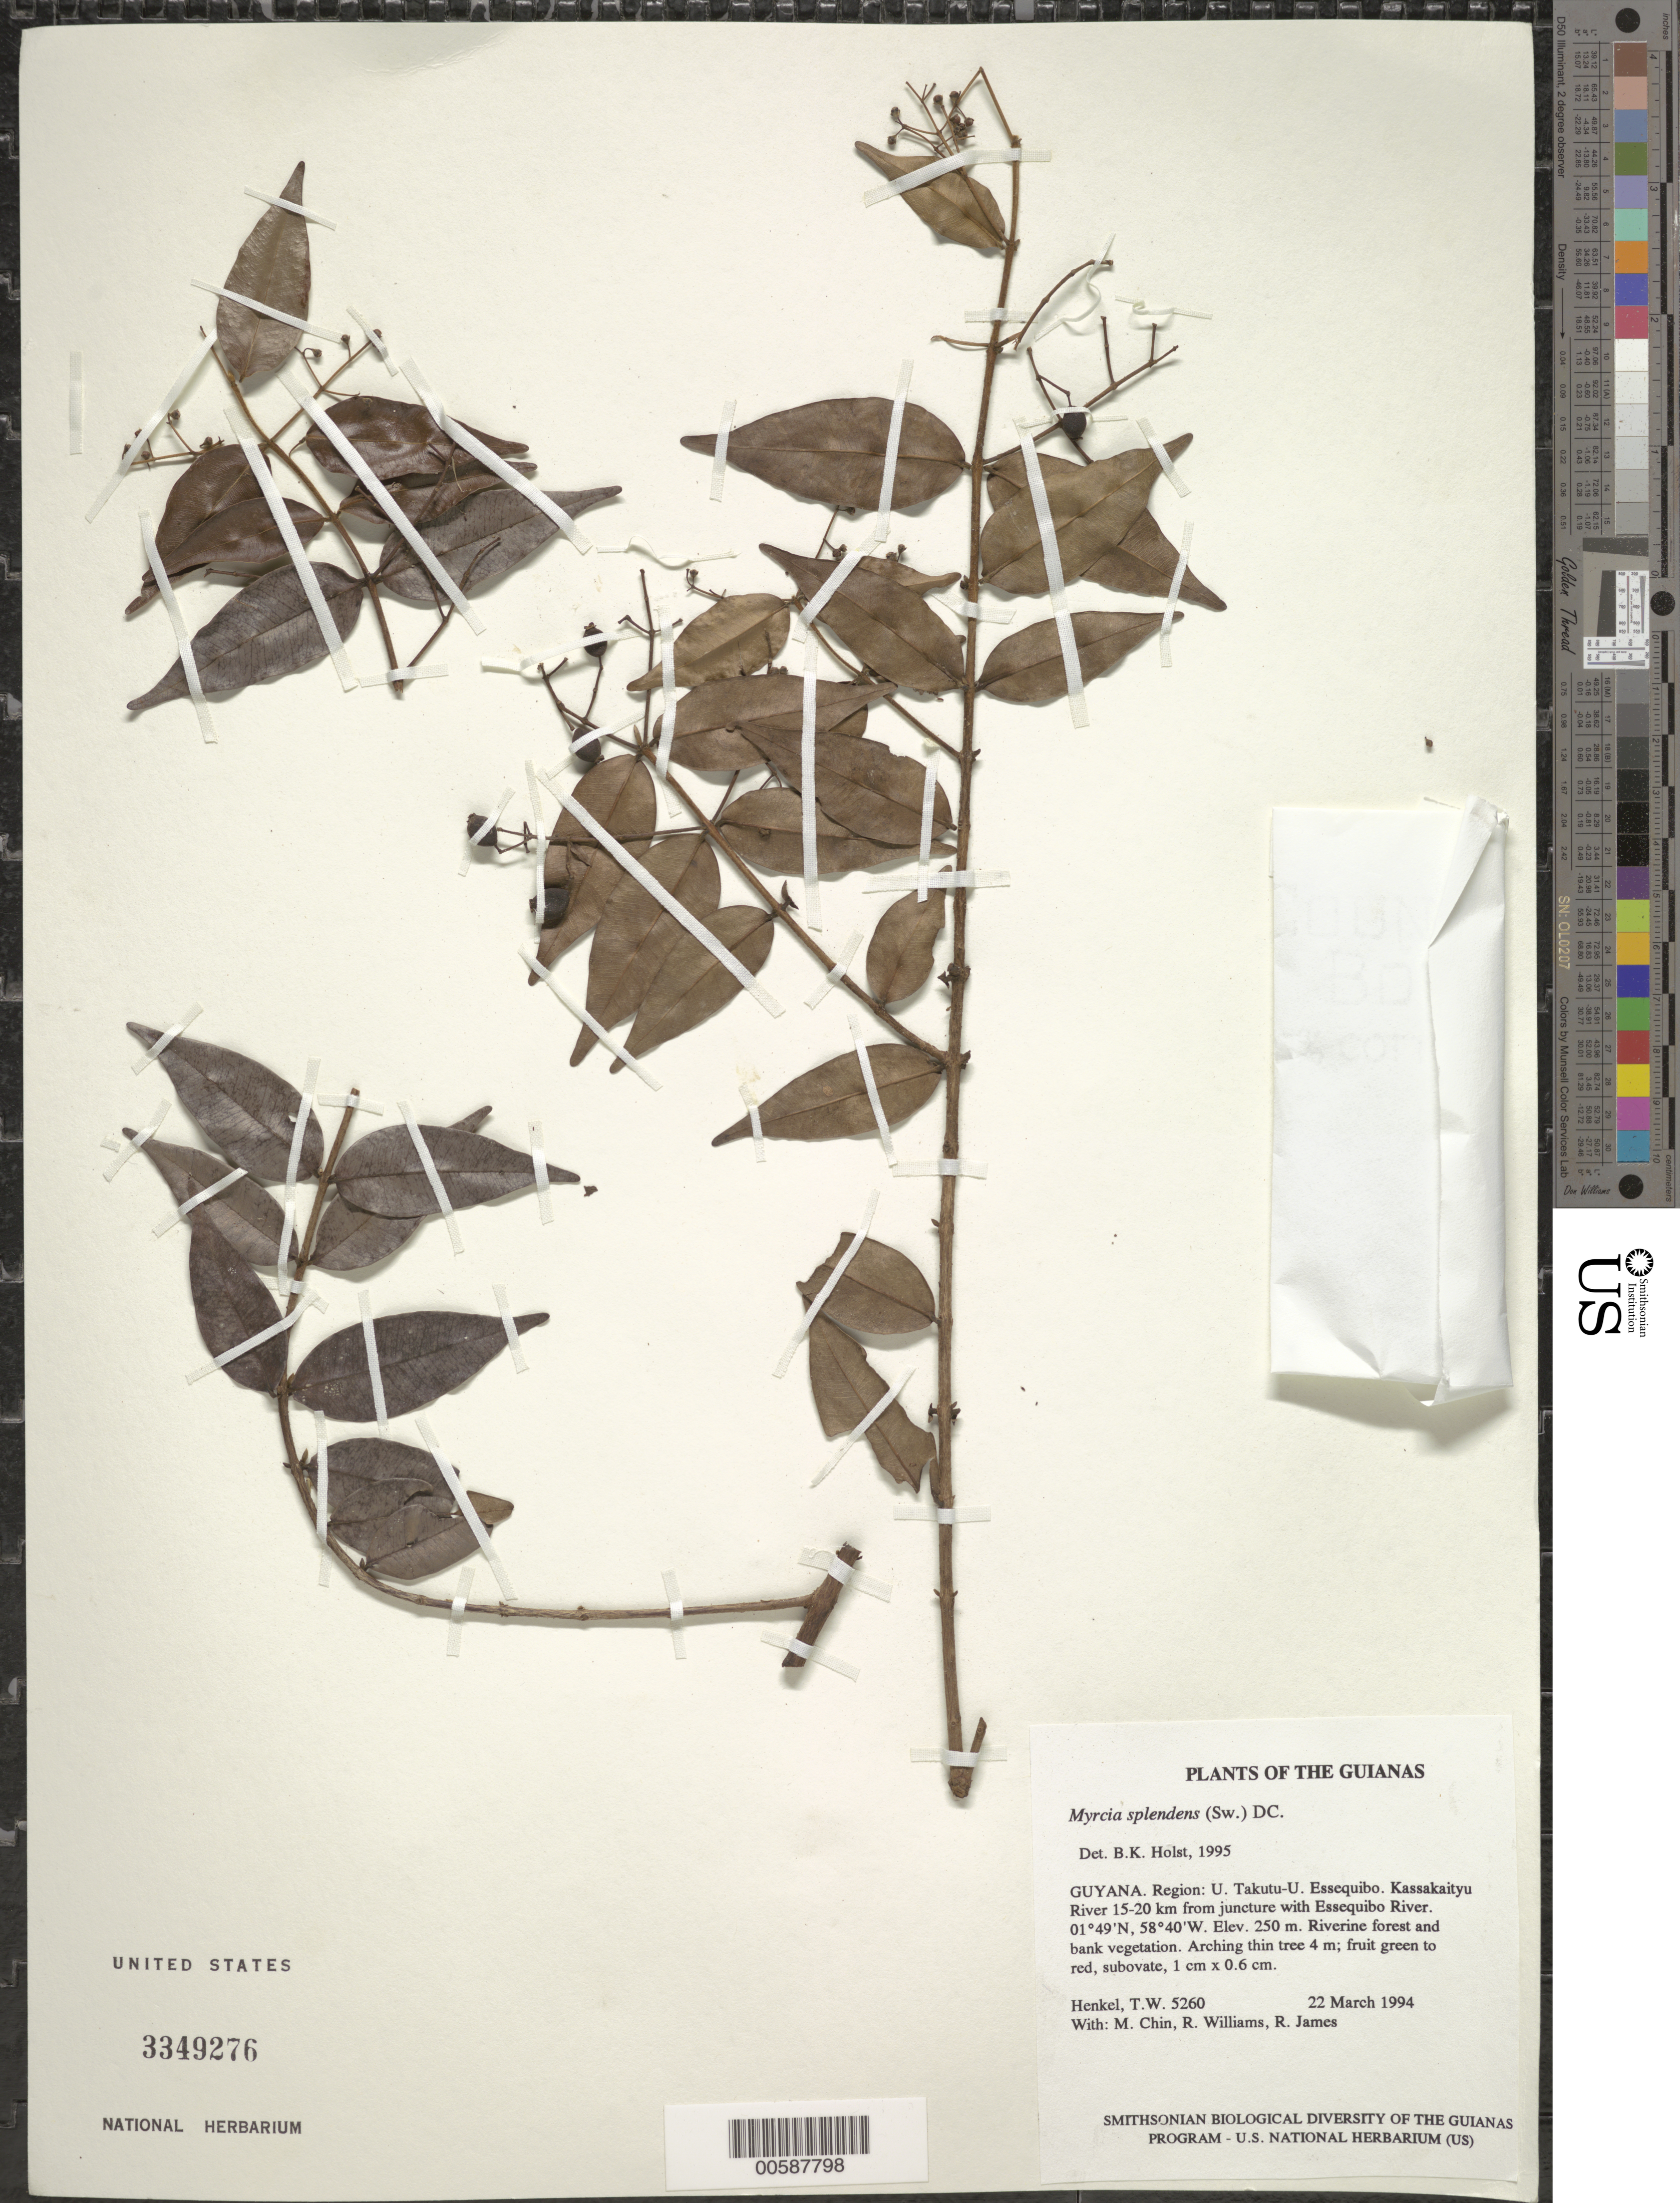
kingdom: Plantae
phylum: Tracheophyta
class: Magnoliopsida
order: Myrtales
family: Myrtaceae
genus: Myrcia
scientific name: Myrcia splendens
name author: (Sw.) DC.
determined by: Holst, Bruce K.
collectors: T. Henkel, M. Chin, R. Williams & R. James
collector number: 5260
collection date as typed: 22 March 1994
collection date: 1994-03-22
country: Guyana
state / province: U. Takutu-U. Essequibo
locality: Kassakaityu River 15-20 km from juncture with Essequibo River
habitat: Riverine forest and bank vegetation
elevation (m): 250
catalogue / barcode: US 3349276